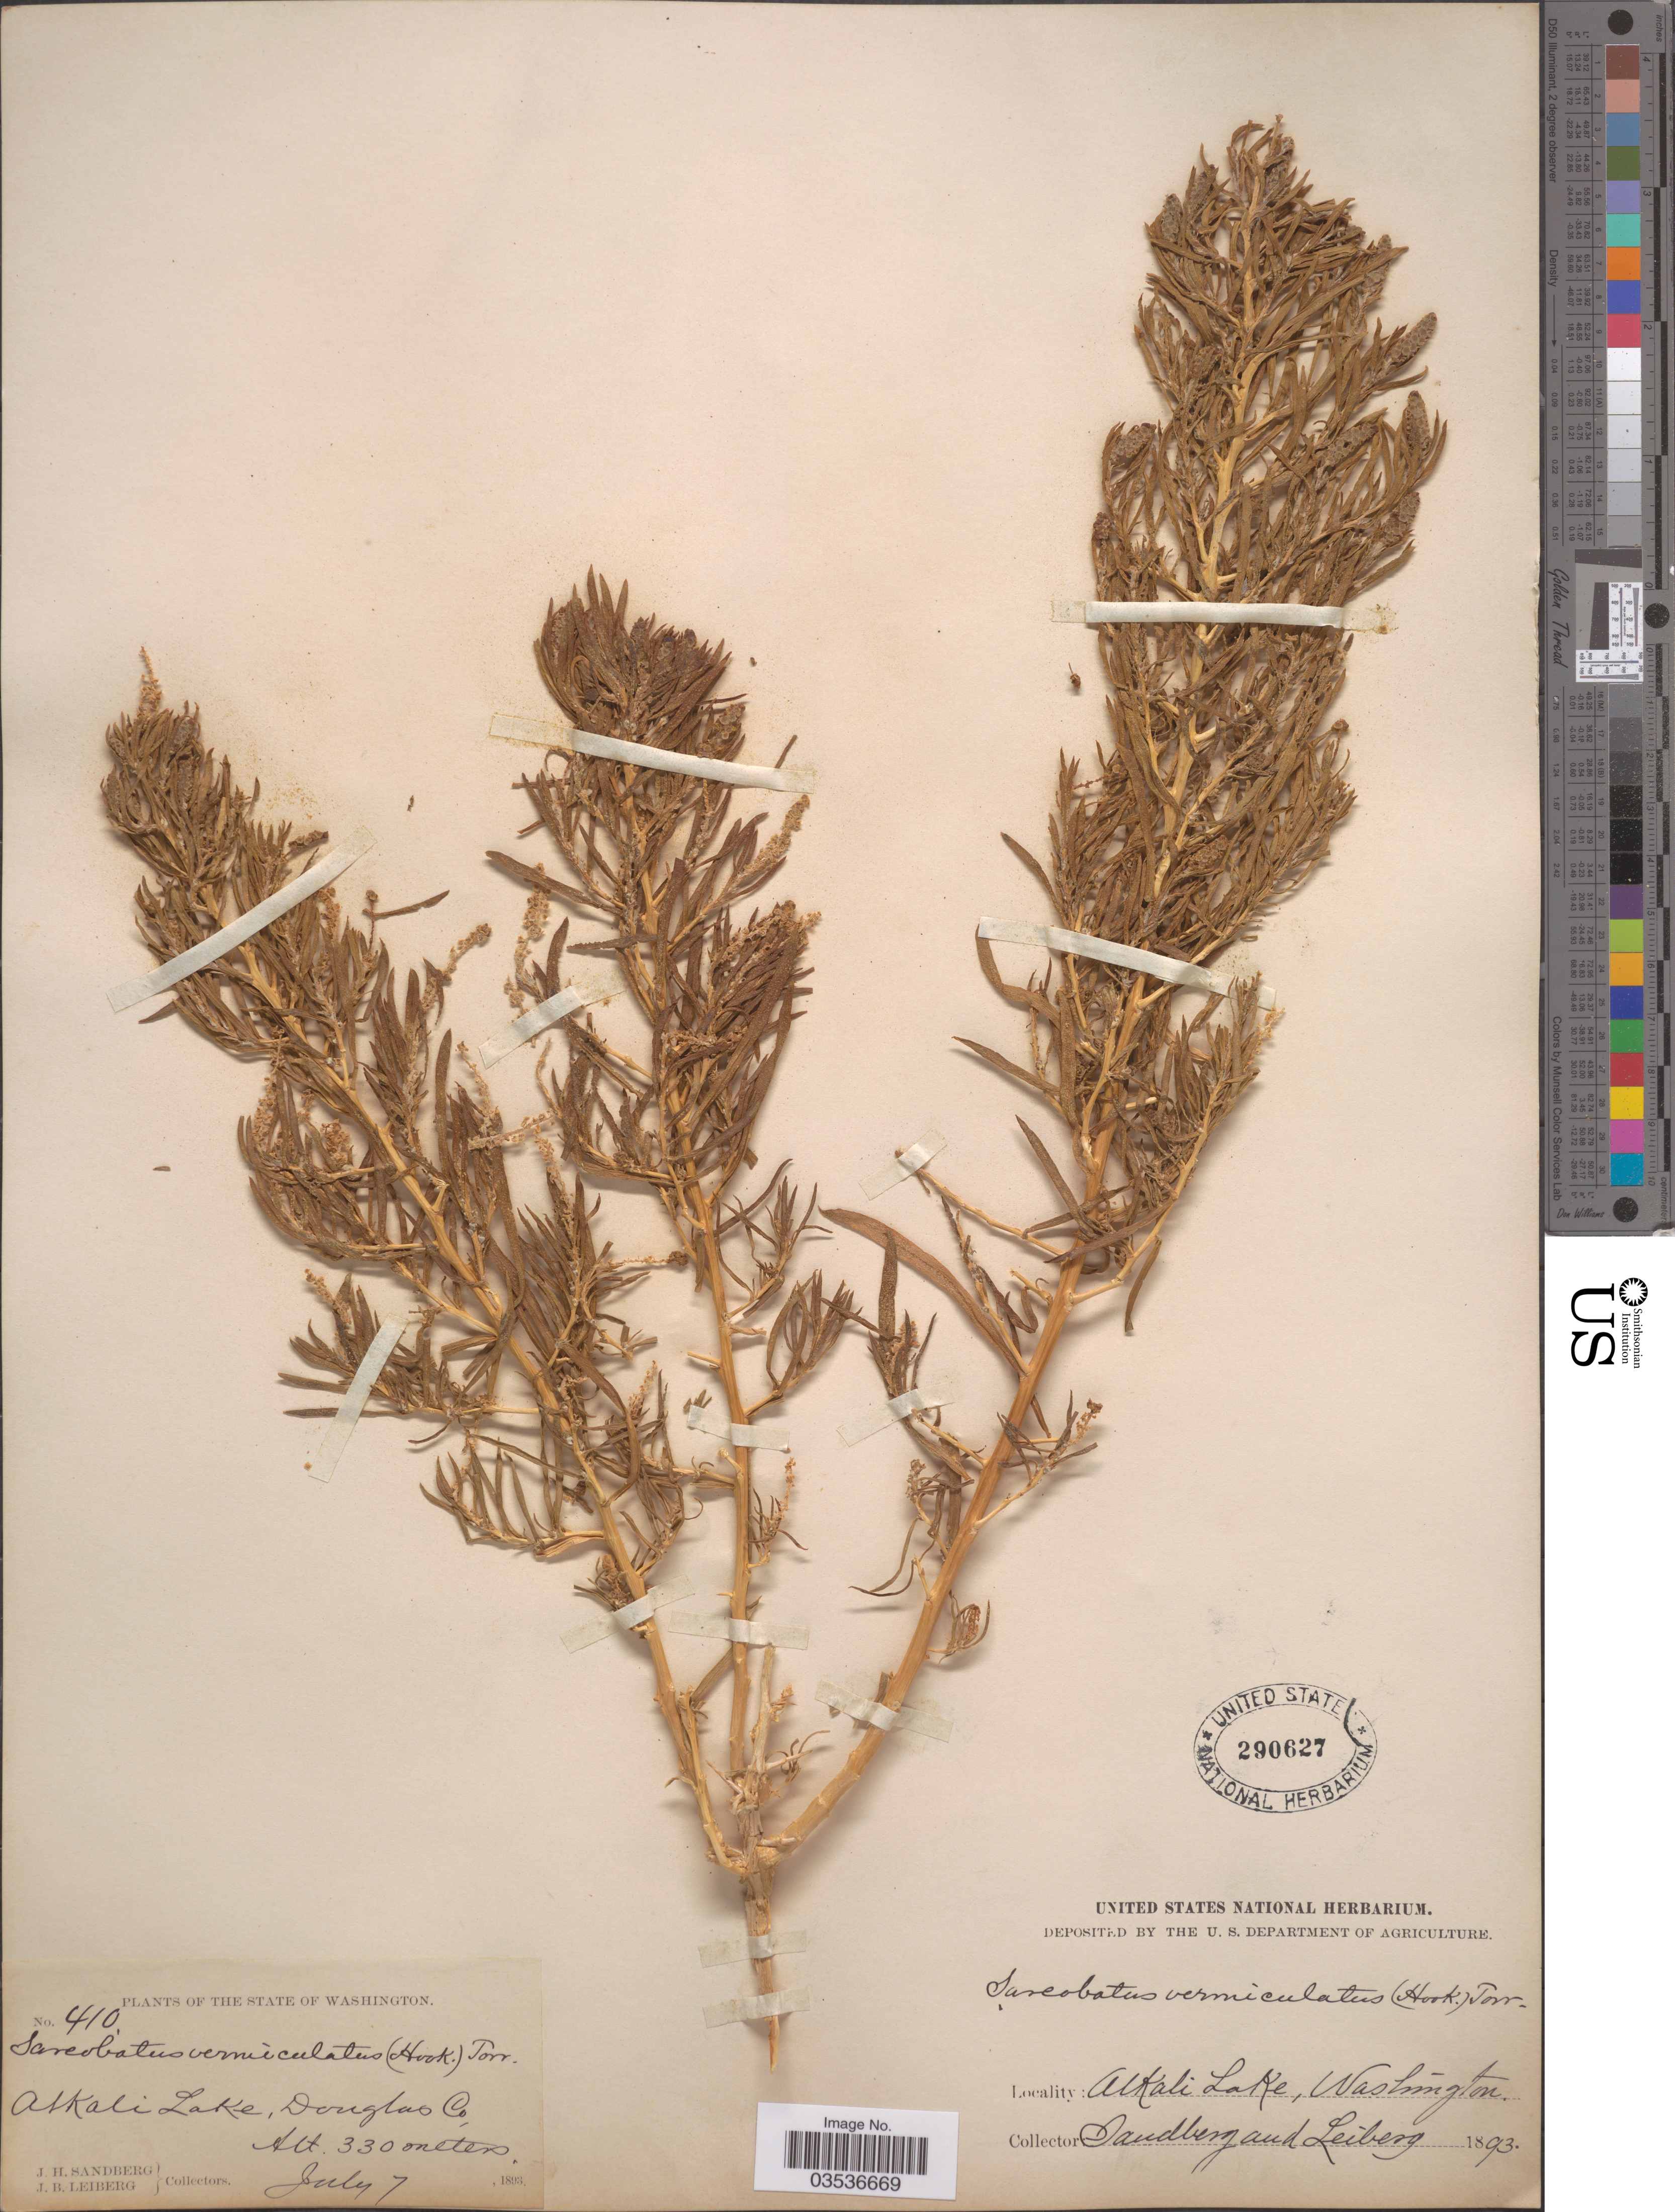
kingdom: Plantae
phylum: Tracheophyta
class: Magnoliopsida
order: Caryophyllales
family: Sarcobataceae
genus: Sarcobatus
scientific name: Sarcobatus vermiculatus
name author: (Hook.) Torr.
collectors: J. H. Sandberg & J. B. Leiberg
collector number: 410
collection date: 1893-07-07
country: United States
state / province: Washington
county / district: Douglas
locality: Alkali Lake, Douglas Co.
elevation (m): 330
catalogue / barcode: US 290627